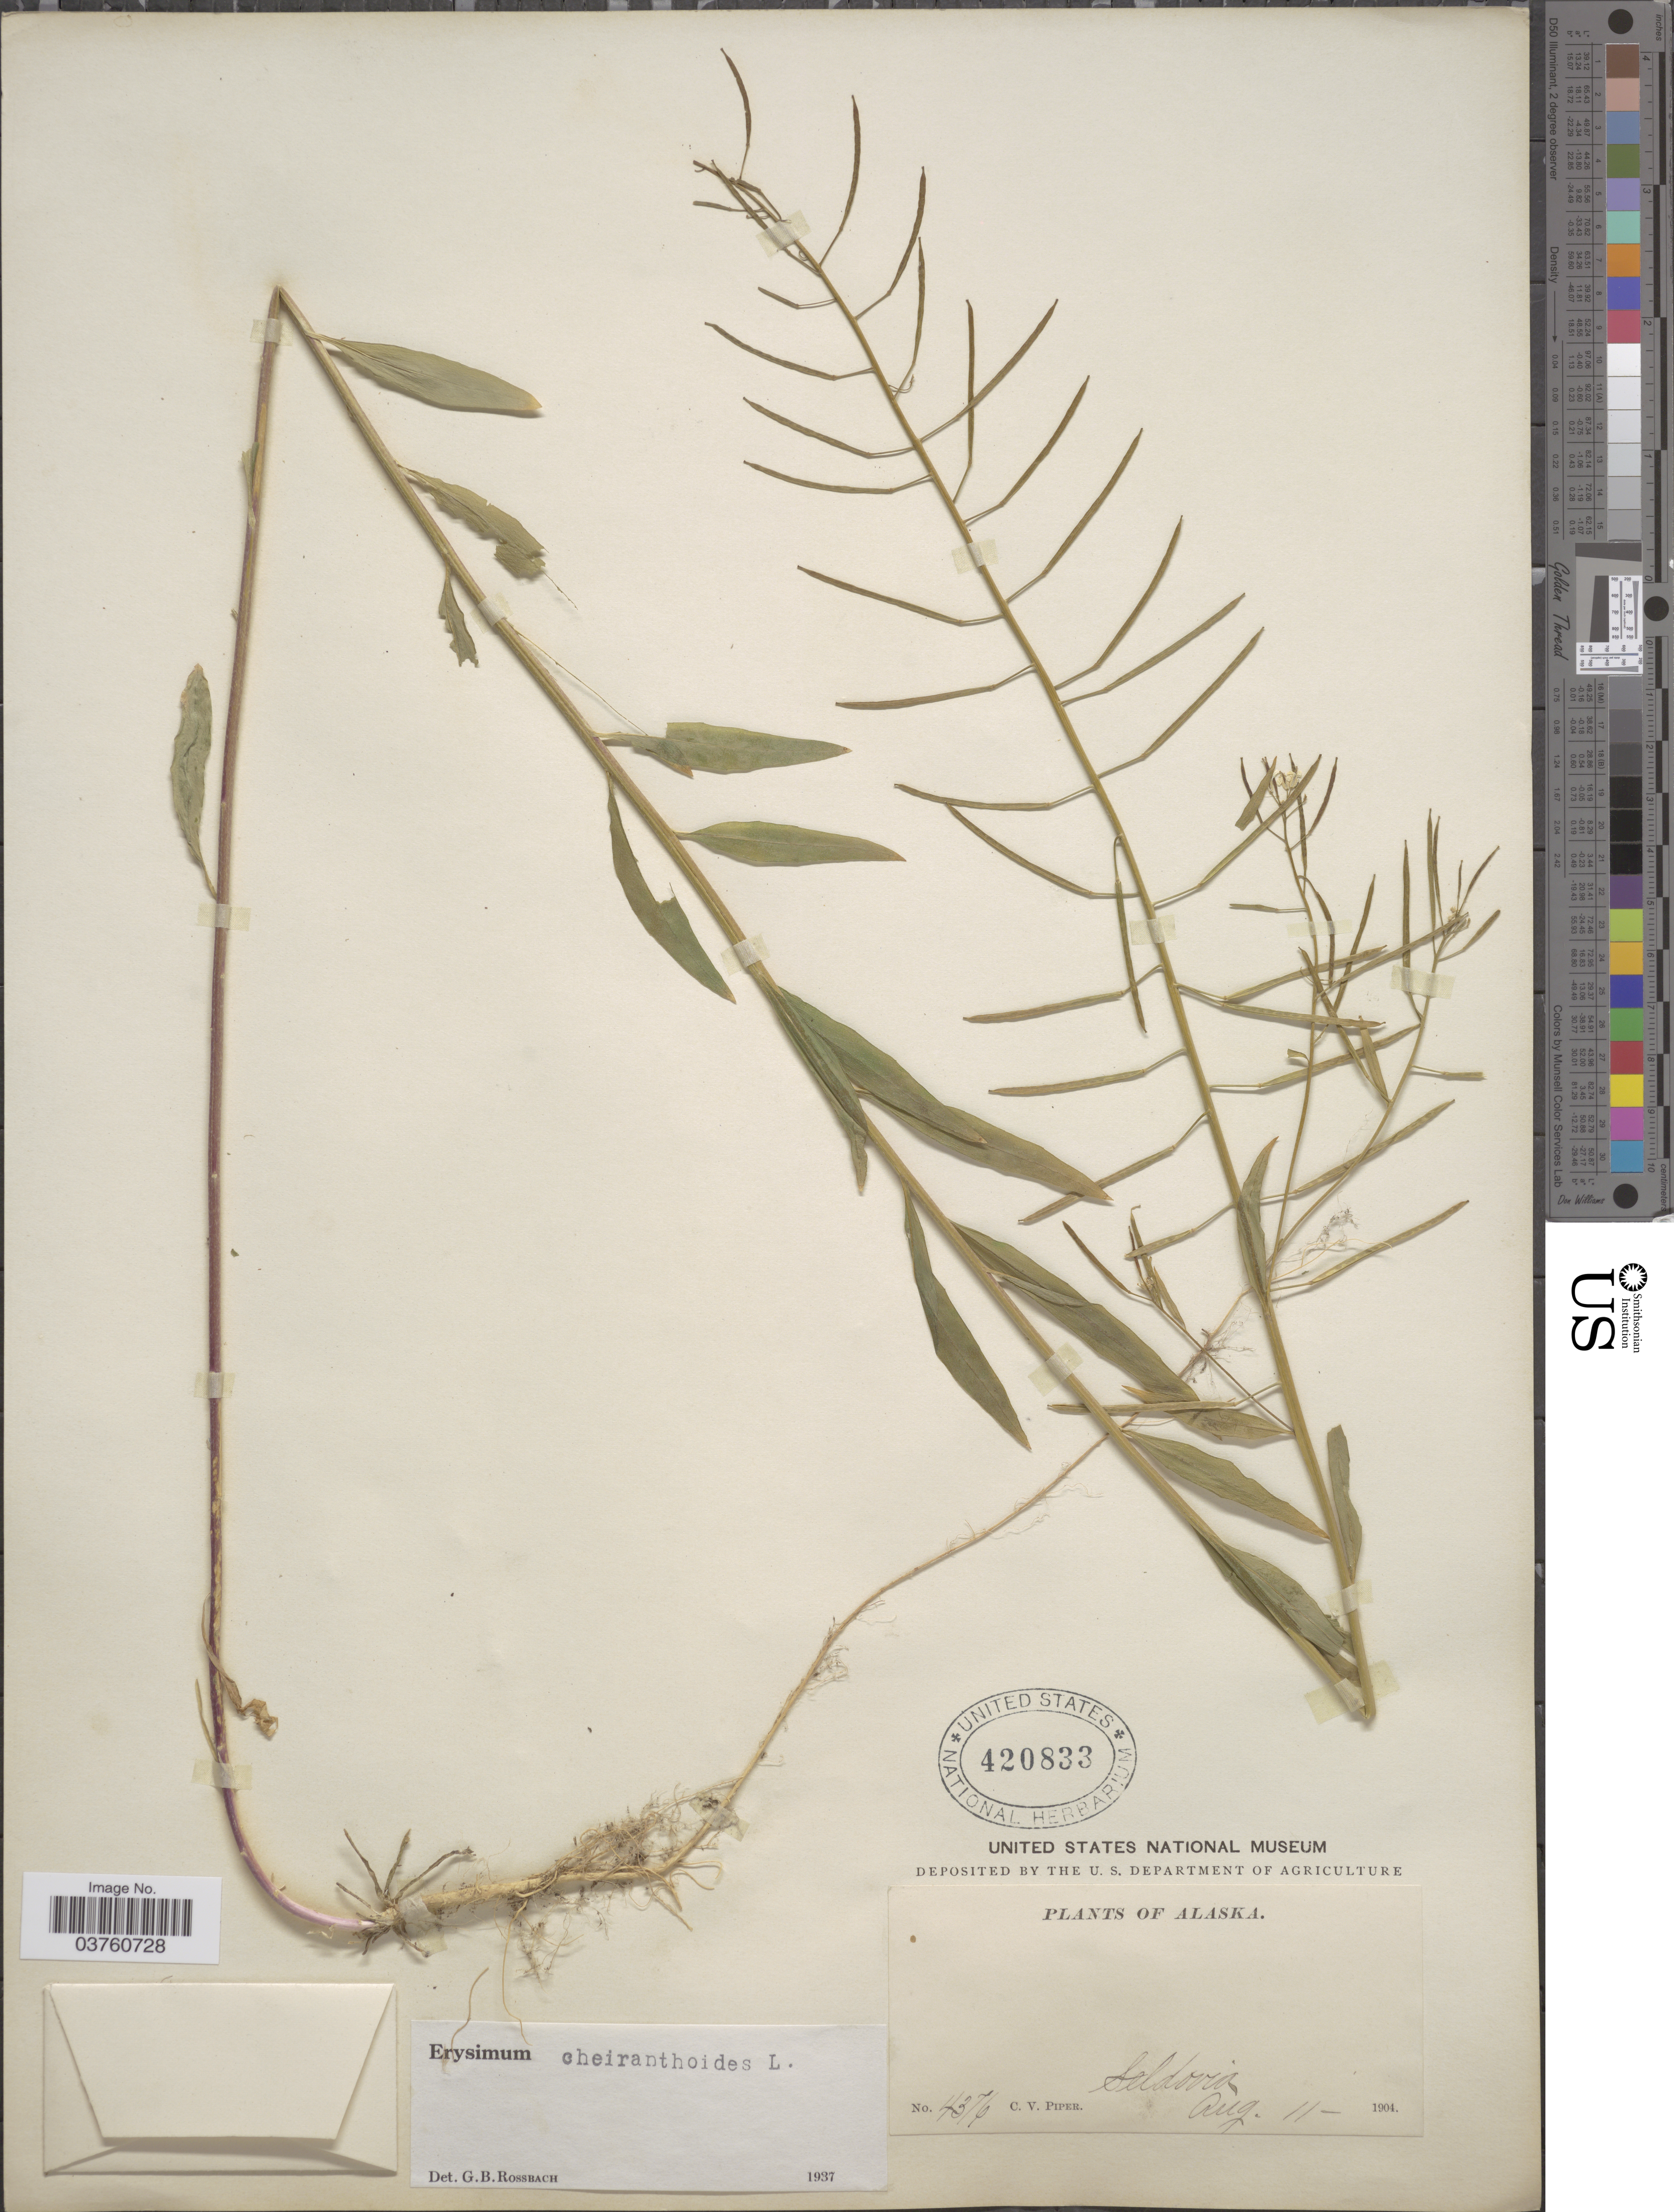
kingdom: Plantae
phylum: Tracheophyta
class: Magnoliopsida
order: Brassicales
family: Brassicaceae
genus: Erysimum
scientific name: Erysimum cheiranthoides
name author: L.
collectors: C. V. Piper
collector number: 4376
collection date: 1904-08-11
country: United States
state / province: Alaska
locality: Seldovia.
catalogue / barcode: US 420833